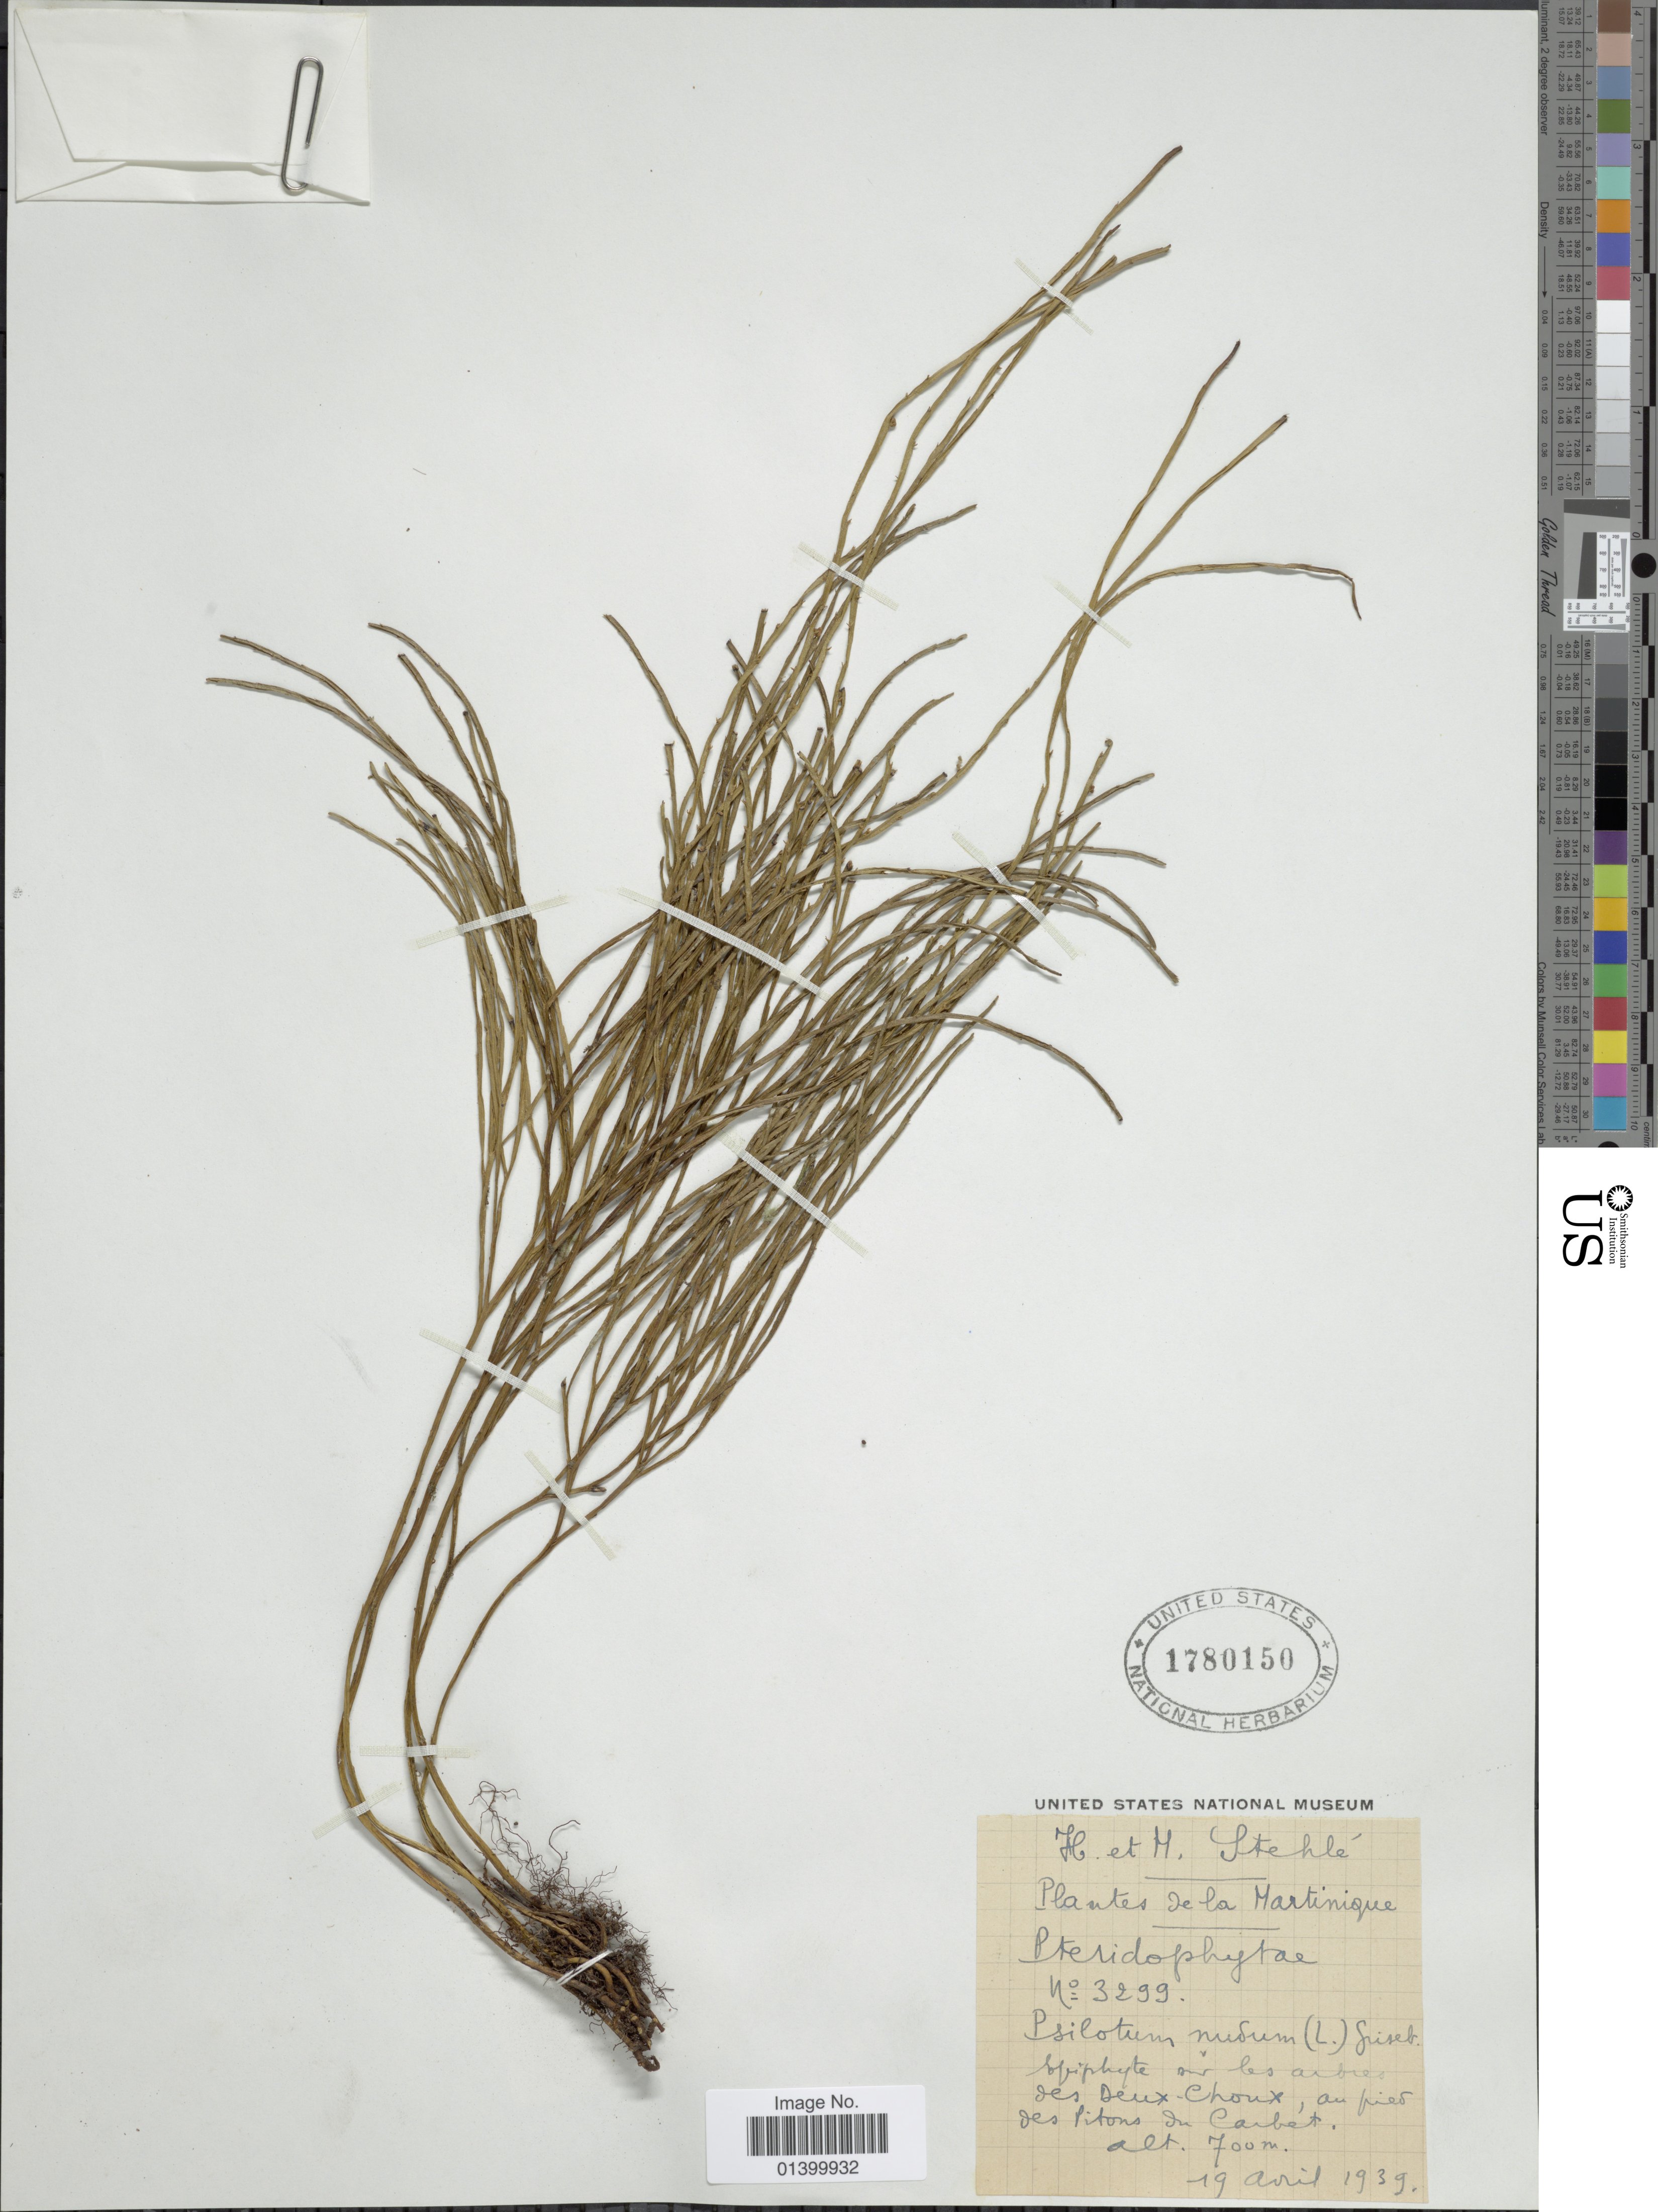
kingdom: Plantae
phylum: Tracheophyta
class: Polypodiopsida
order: Psilotales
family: Psilotaceae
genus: Psilotum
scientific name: Psilotum nudum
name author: (L.) P. Beauv.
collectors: H. Stehlé & M. Stehlé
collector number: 3299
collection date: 1939-04-19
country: Martinique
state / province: Saint Pierre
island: Martinique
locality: Deux-Choux, au pied des Pitons du Carbet.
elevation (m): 700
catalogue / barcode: US 1780150